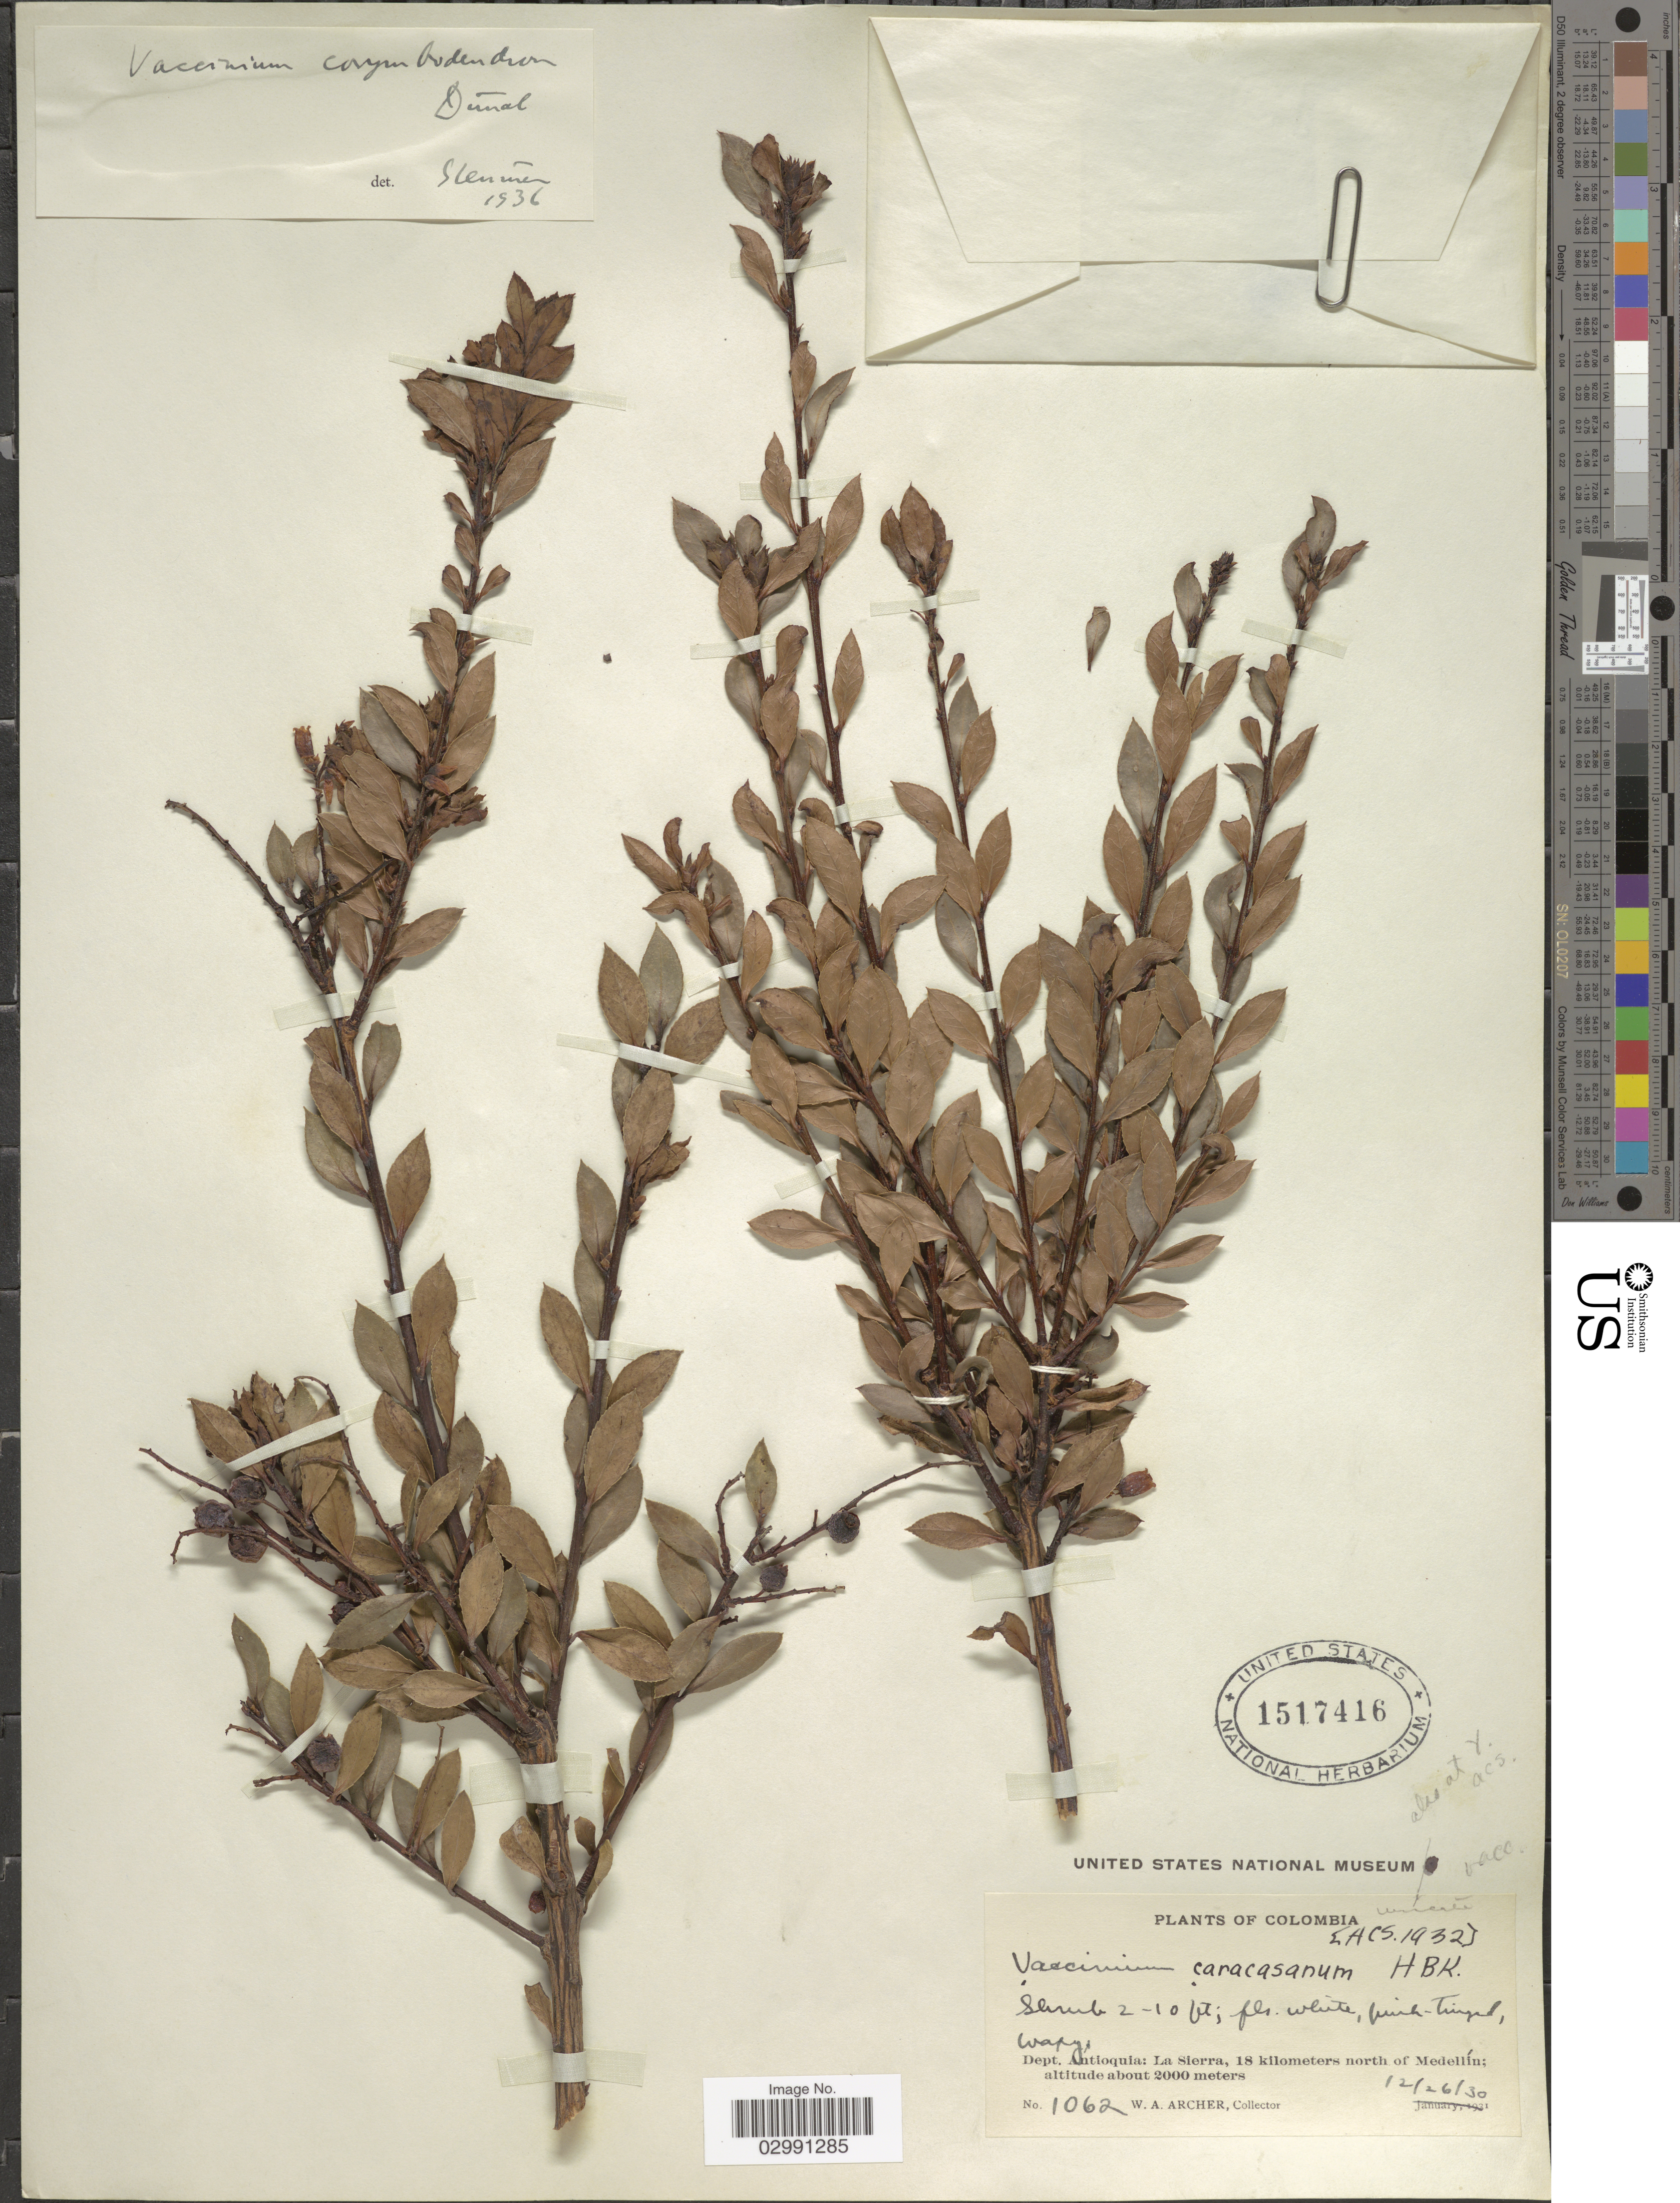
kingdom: Plantae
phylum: Tracheophyta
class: Magnoliopsida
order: Ericales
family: Ericaceae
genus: Vaccinium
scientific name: Vaccinium corymbodendron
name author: Dunal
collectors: W. Archer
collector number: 1062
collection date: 1930-12-26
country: Colombia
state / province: Antioquia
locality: Dept. Antioquia: La Sierra, 18 kilometers north of Medellín.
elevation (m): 2000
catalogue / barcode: US 1517416